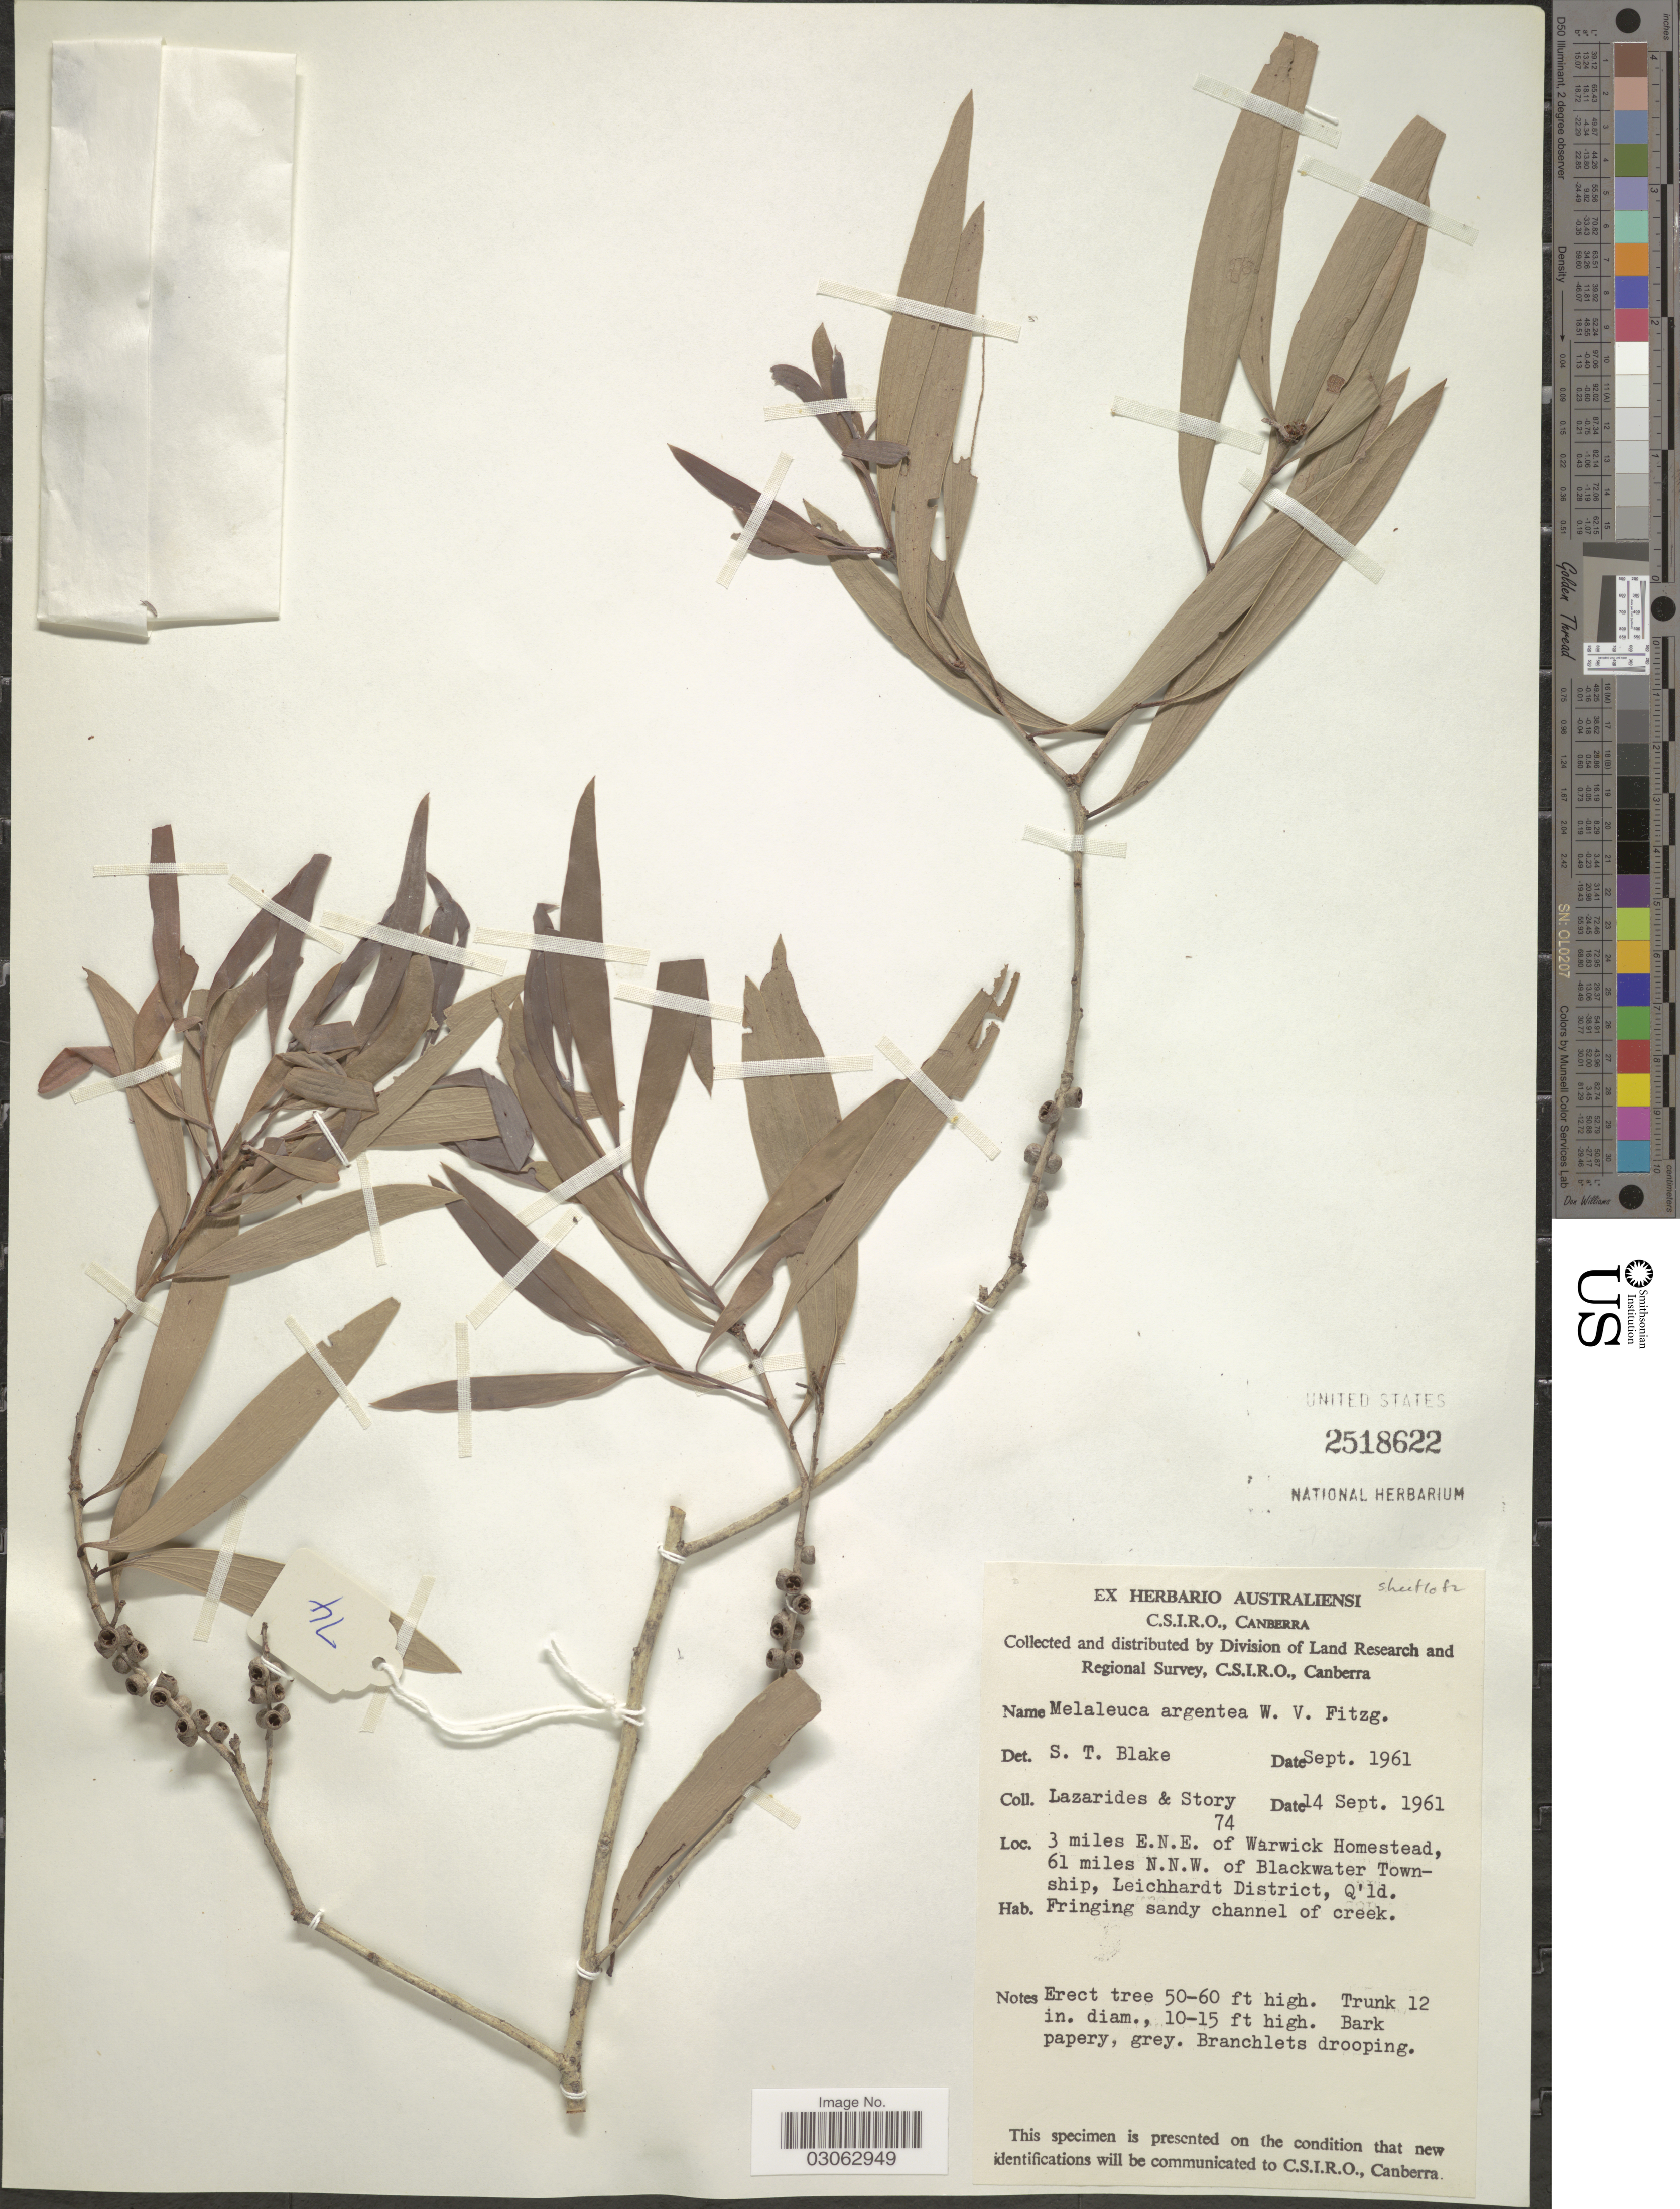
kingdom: Plantae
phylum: Tracheophyta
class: Magnoliopsida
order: Myrtales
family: Myrtaceae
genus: Melaleuca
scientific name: Melaleuca argentea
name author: W. Fitzg.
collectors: M. Lazarides & -. Story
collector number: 74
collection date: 1961-09-14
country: Australia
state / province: Queensland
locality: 3 miles E.N.E. of Warwick Homestead, 61 miles N.N.W. of Blackwater Township, Leichhardt District.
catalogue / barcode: US 2518622